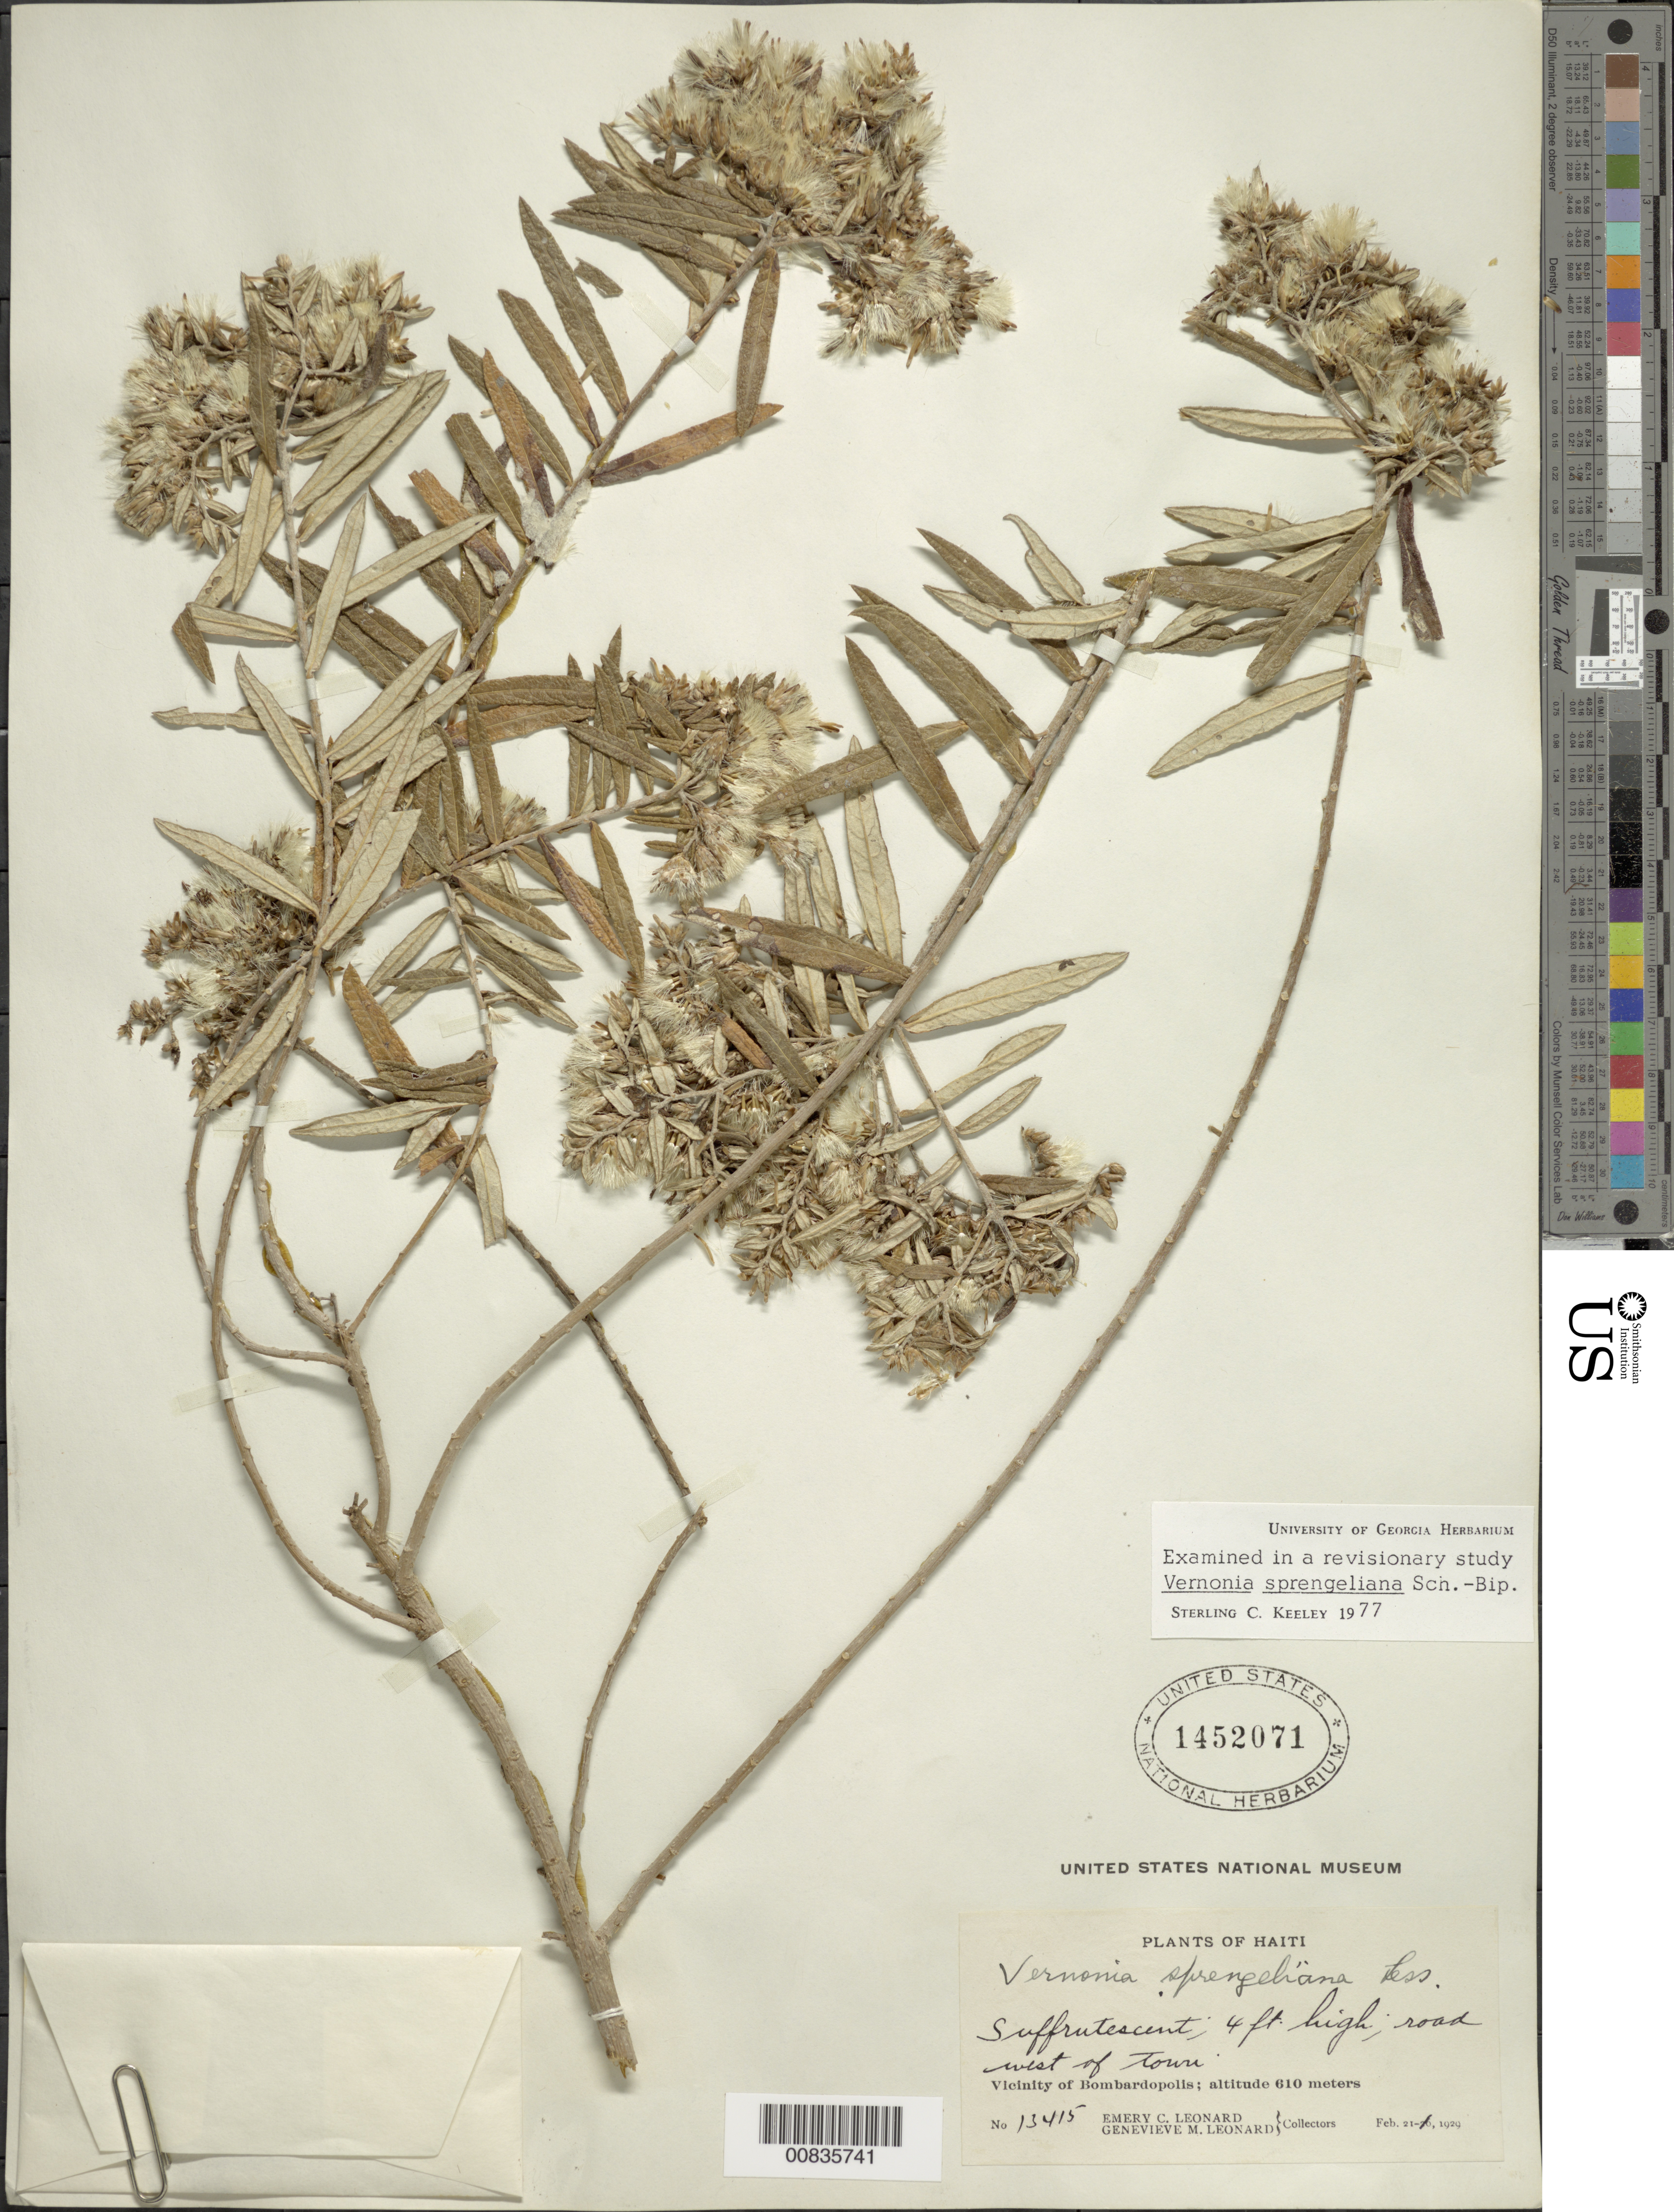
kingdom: Plantae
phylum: Tracheophyta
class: Magnoliopsida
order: Asterales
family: Asteraceae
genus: Lepidaploa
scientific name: Lepidaploa sprengeliana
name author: (Sch. Bip.) H. Rob.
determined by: Keeley, S. C.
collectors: E. C. Leonard & G. M. Leonard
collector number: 13415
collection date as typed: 21 Feb 1929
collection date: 1929-02-21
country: Haiti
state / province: Nord-Ouest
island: Hispaniola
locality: Vicinity of Bombardopolis, road W of town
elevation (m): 610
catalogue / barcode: US 1452071